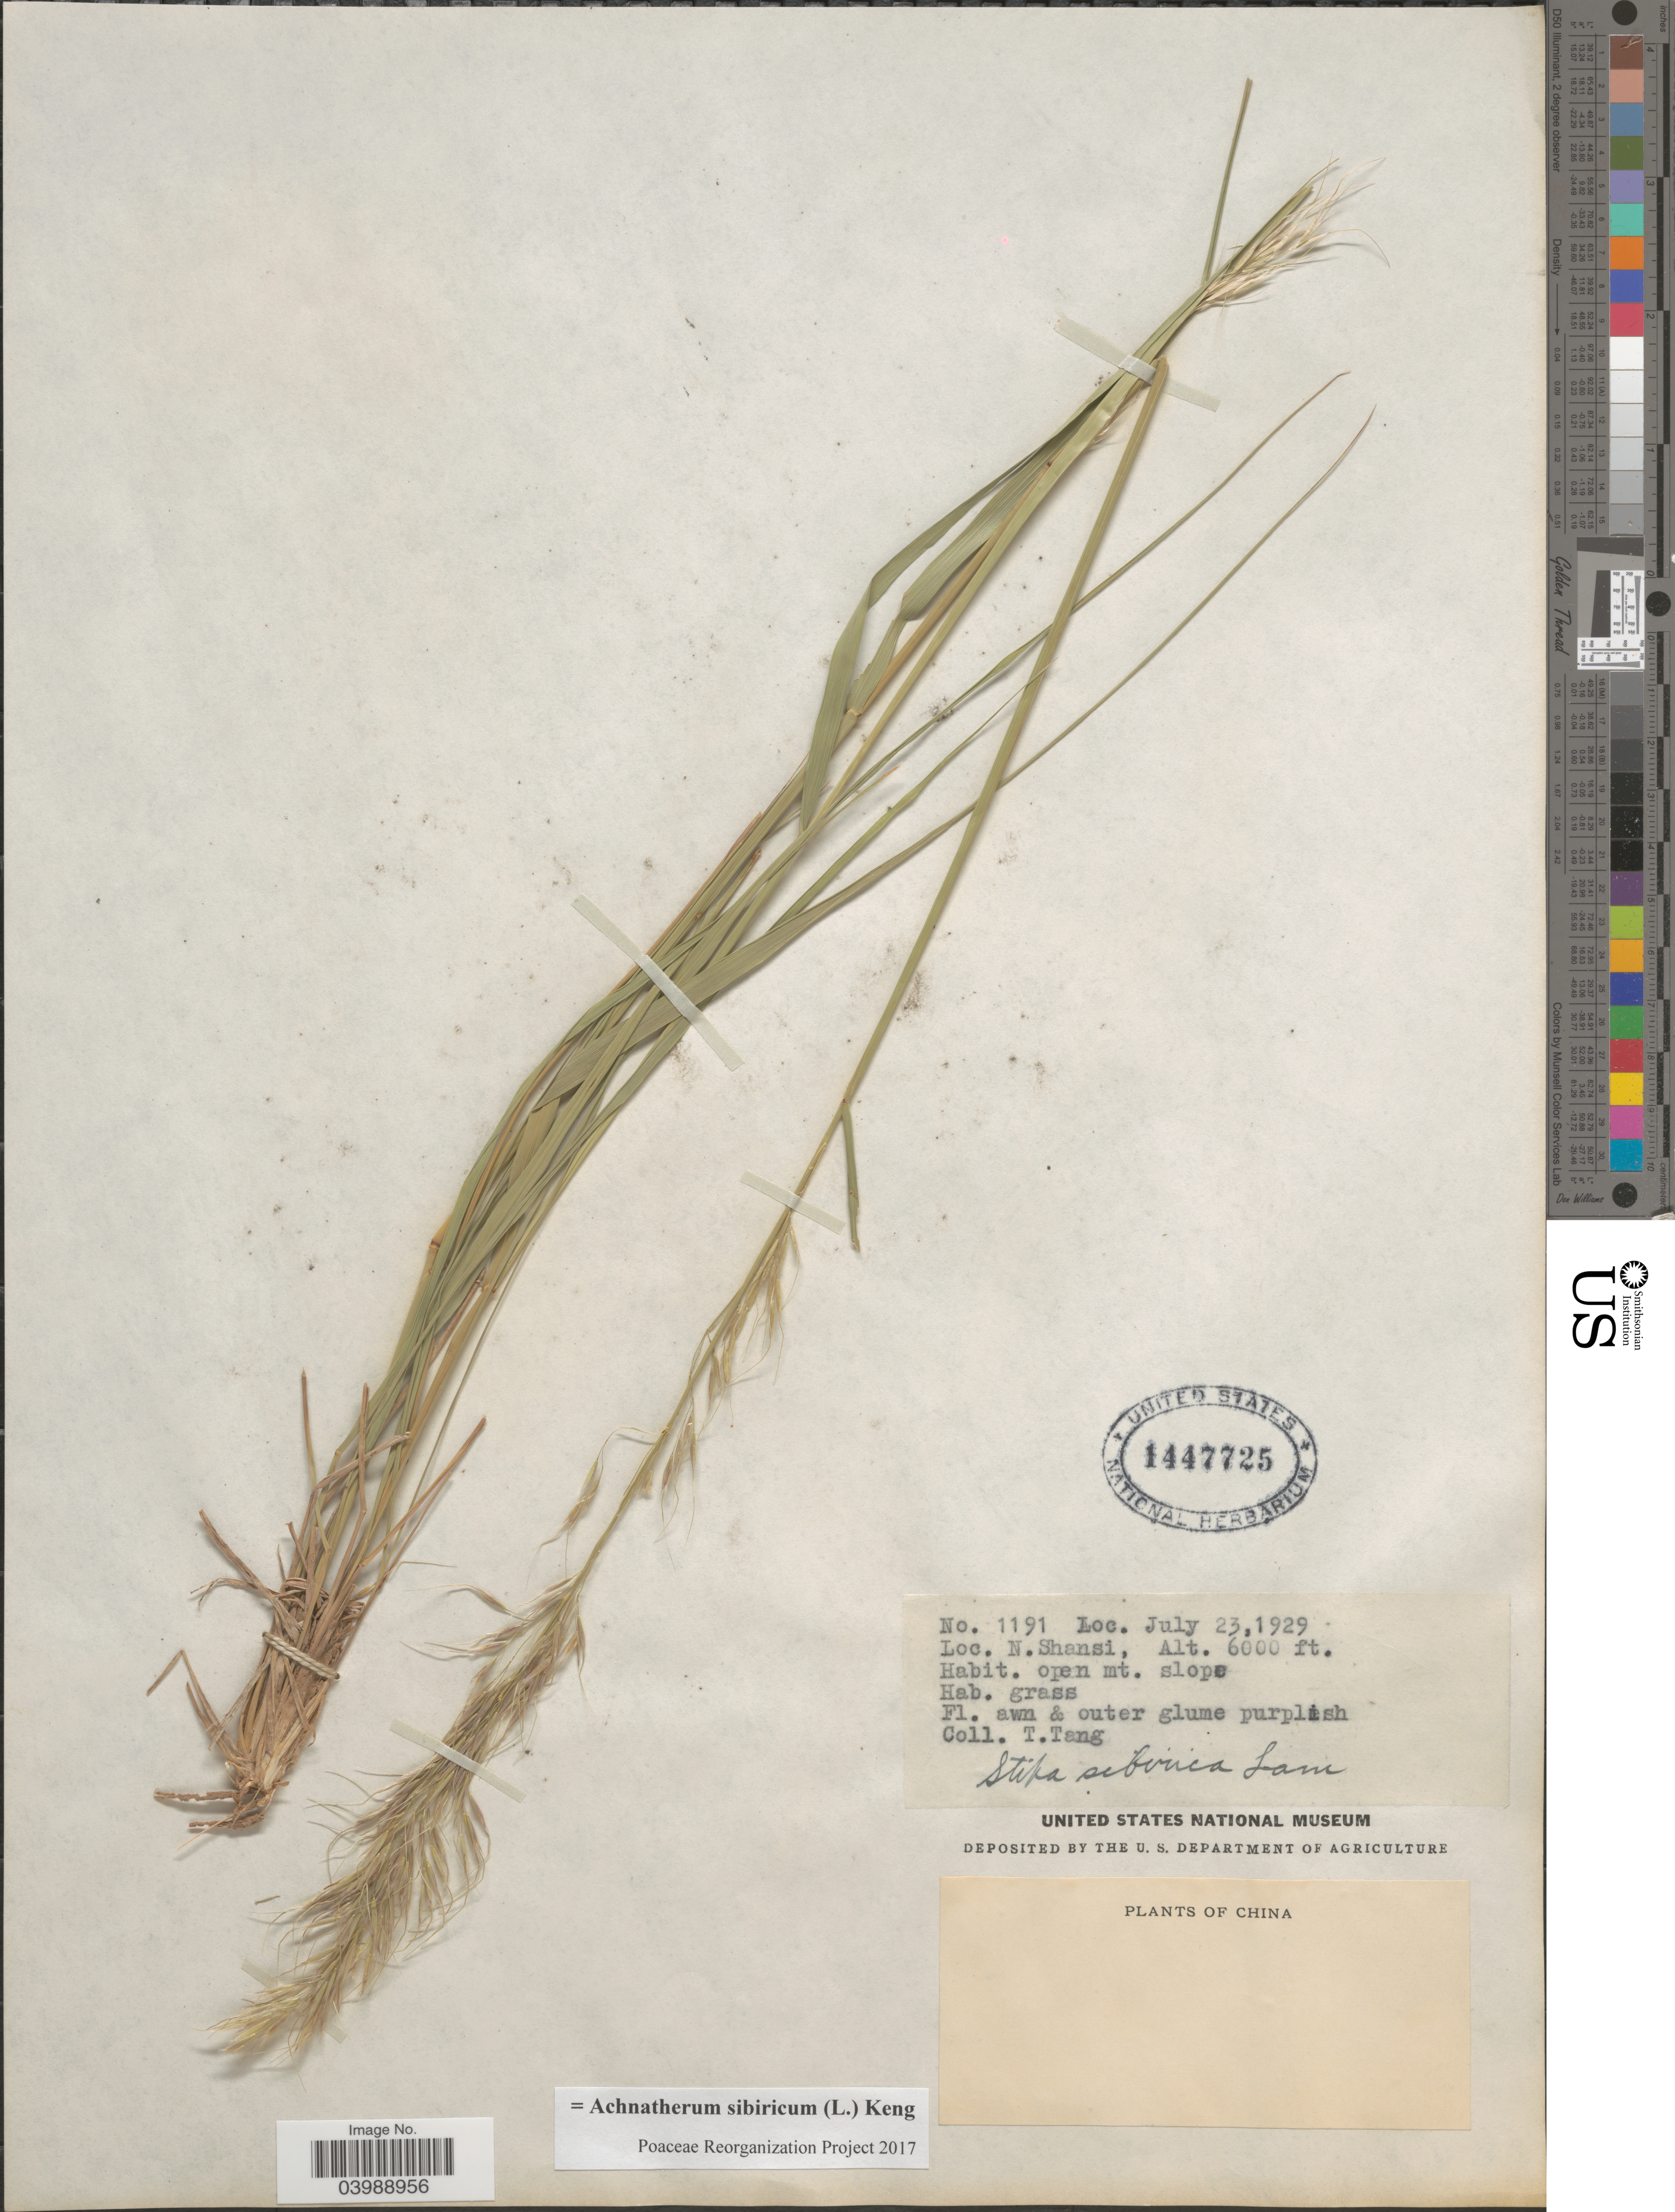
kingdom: Plantae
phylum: Tracheophyta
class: Liliopsida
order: Poales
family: Poaceae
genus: Achnatherum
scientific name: Achnatherum sibiricum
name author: (L.) Keng ex Tzvelev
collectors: T. Tang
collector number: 1191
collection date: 1929-07-23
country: China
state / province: Shanxi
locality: N. Shansi.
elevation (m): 1829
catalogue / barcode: US 1447725